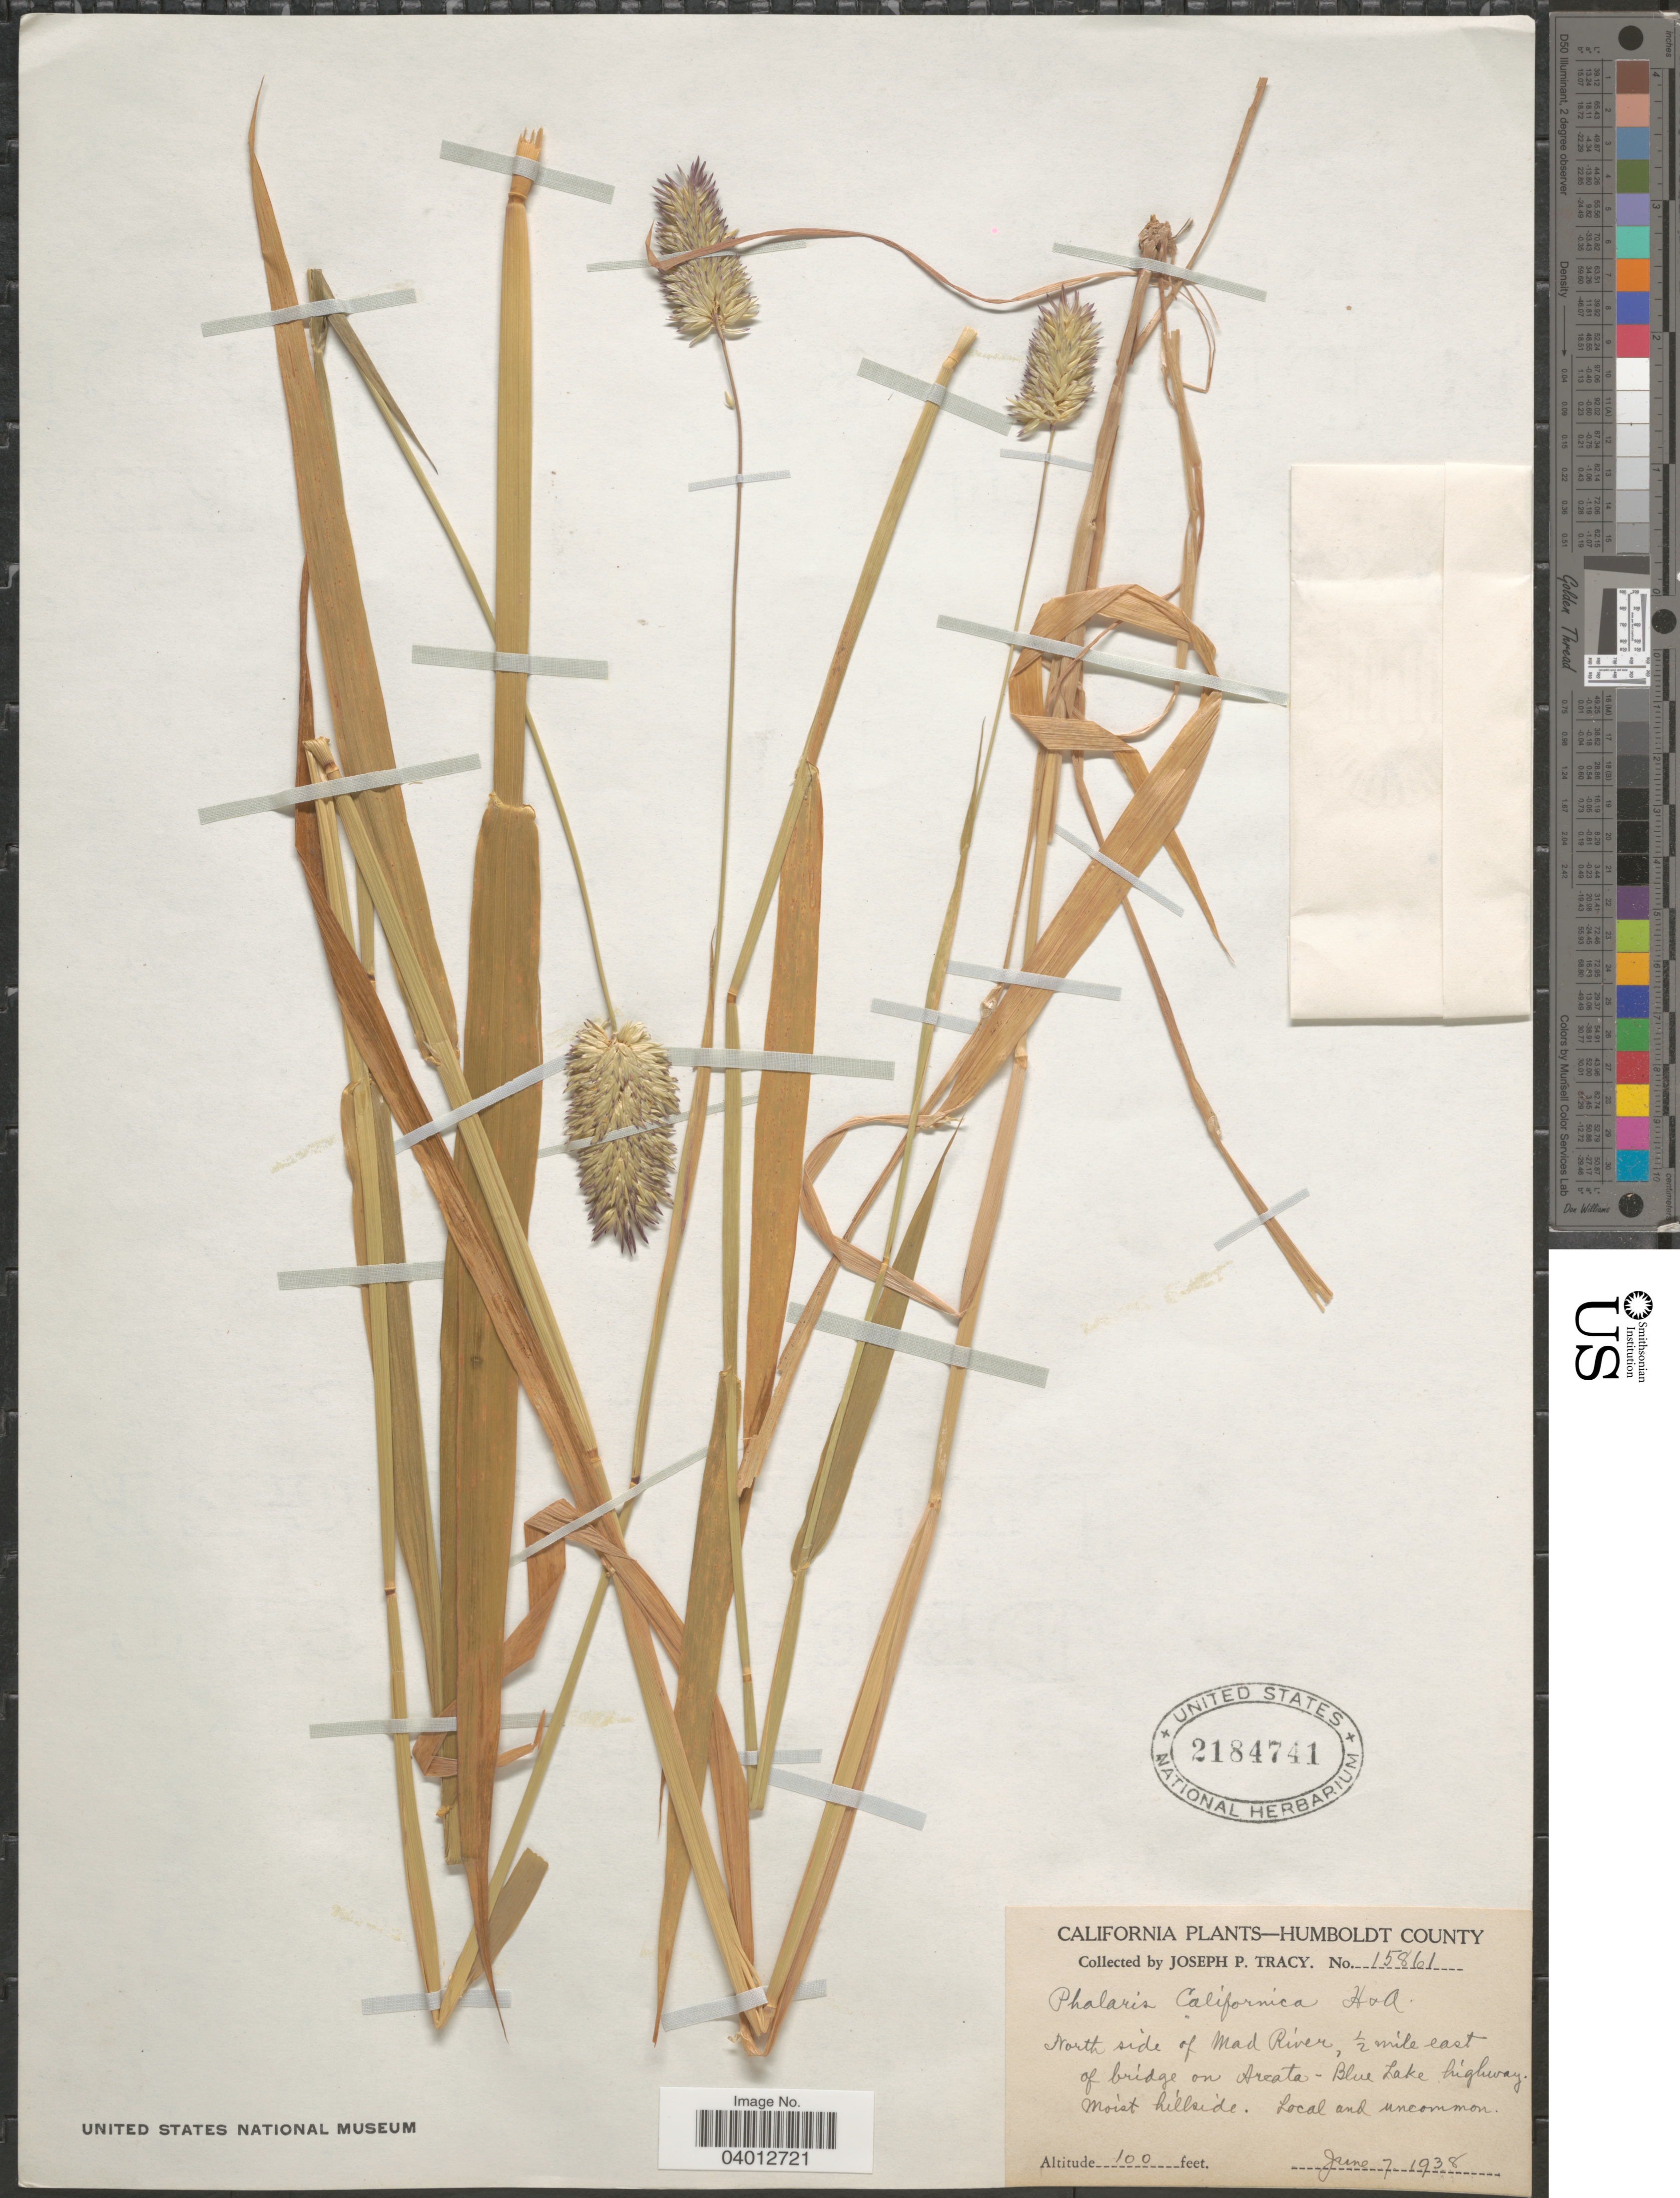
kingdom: Plantae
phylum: Tracheophyta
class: Liliopsida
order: Poales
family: Poaceae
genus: Phalaris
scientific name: Phalaris californica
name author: Hook. & Arn.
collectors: J. Tracy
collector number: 15861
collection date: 1938-06-07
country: United States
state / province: California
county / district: Humboldt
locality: Humboldt County. North side of Mad River, ½ mile east of bridge on Arcata - Blue Lake highway.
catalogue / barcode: US 2184741